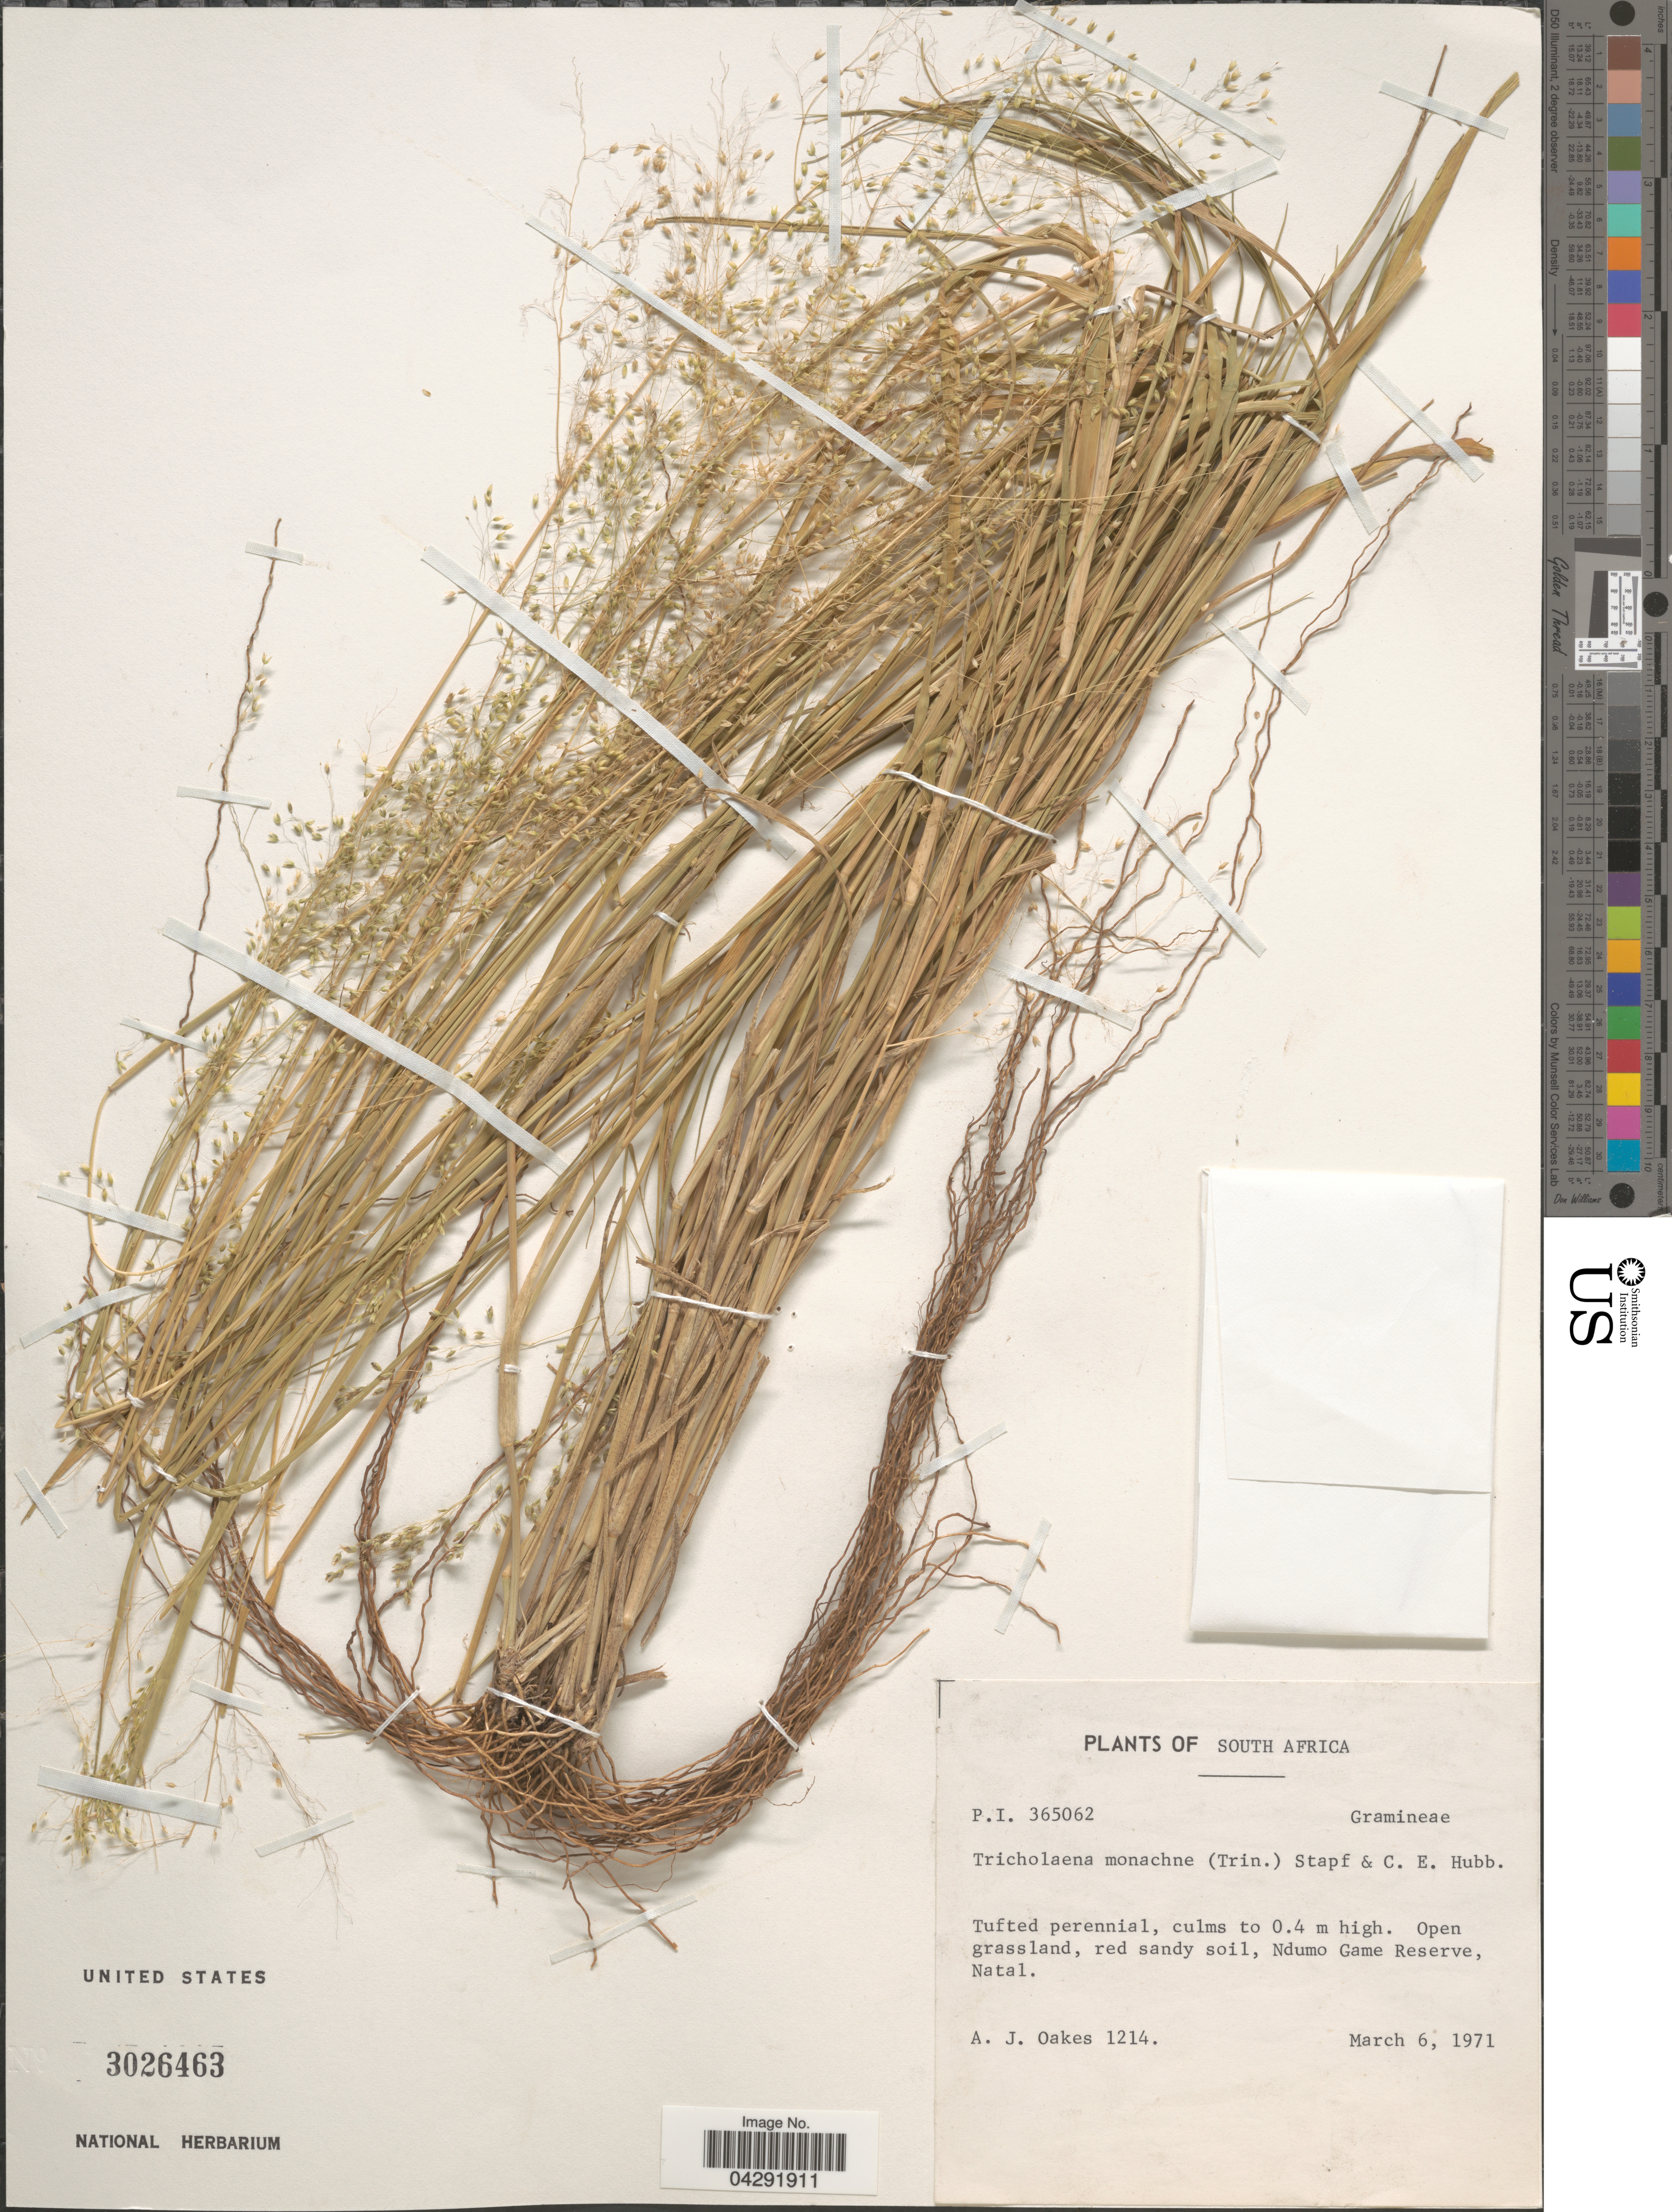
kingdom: Plantae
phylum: Tracheophyta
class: Liliopsida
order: Poales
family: Poaceae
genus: Tricholaena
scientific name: Tricholaena monachne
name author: (Trin.) Stapf & C.E. Hubb.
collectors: A. Oakes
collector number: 1214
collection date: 1971-03-06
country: South Africa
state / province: KwaZulu-Natal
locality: Open grassland, red sandy soil, Ndumo Game Reserve, Natal.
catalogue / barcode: US 3026463